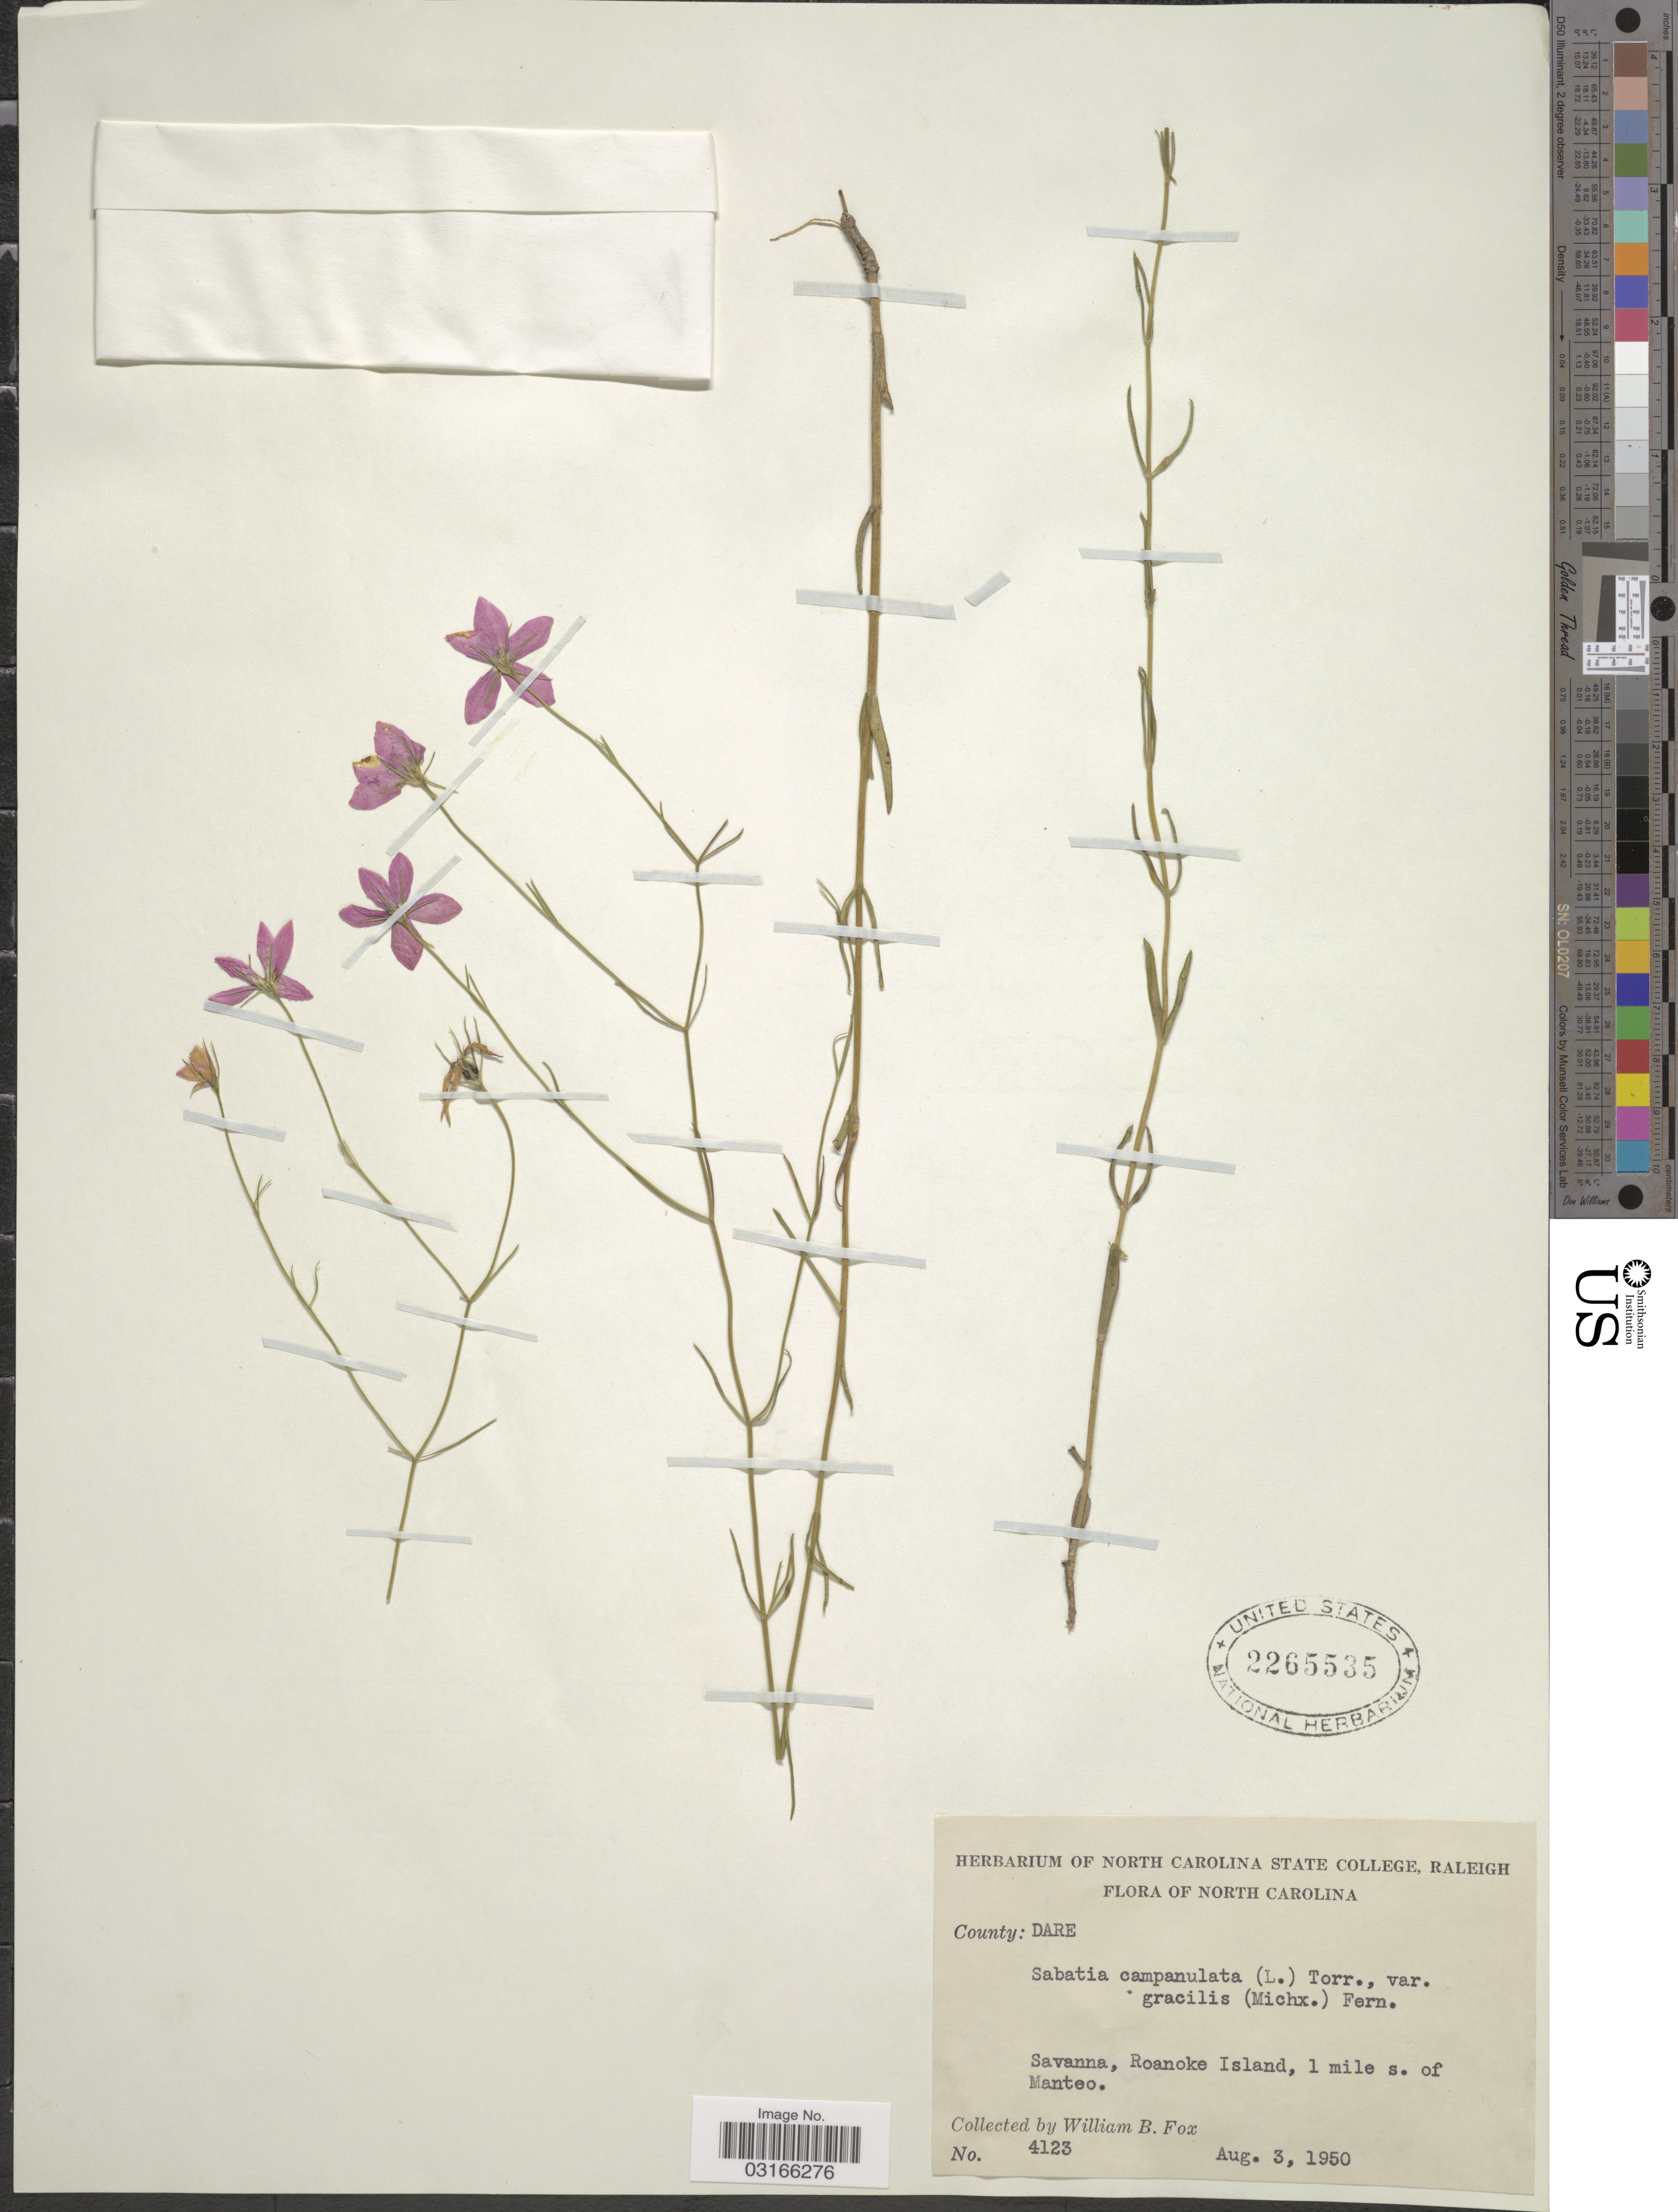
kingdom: Plantae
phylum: Tracheophyta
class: Magnoliopsida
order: Gentianales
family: Gentianaceae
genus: Sabatia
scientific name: Sabatia campanulata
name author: (L.) Torr.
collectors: W. B. Fox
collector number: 4123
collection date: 1950-08-03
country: United States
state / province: North Carolina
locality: Savanna, Roanoke Island, 1 mile s. of Manteo.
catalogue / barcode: US 2265535